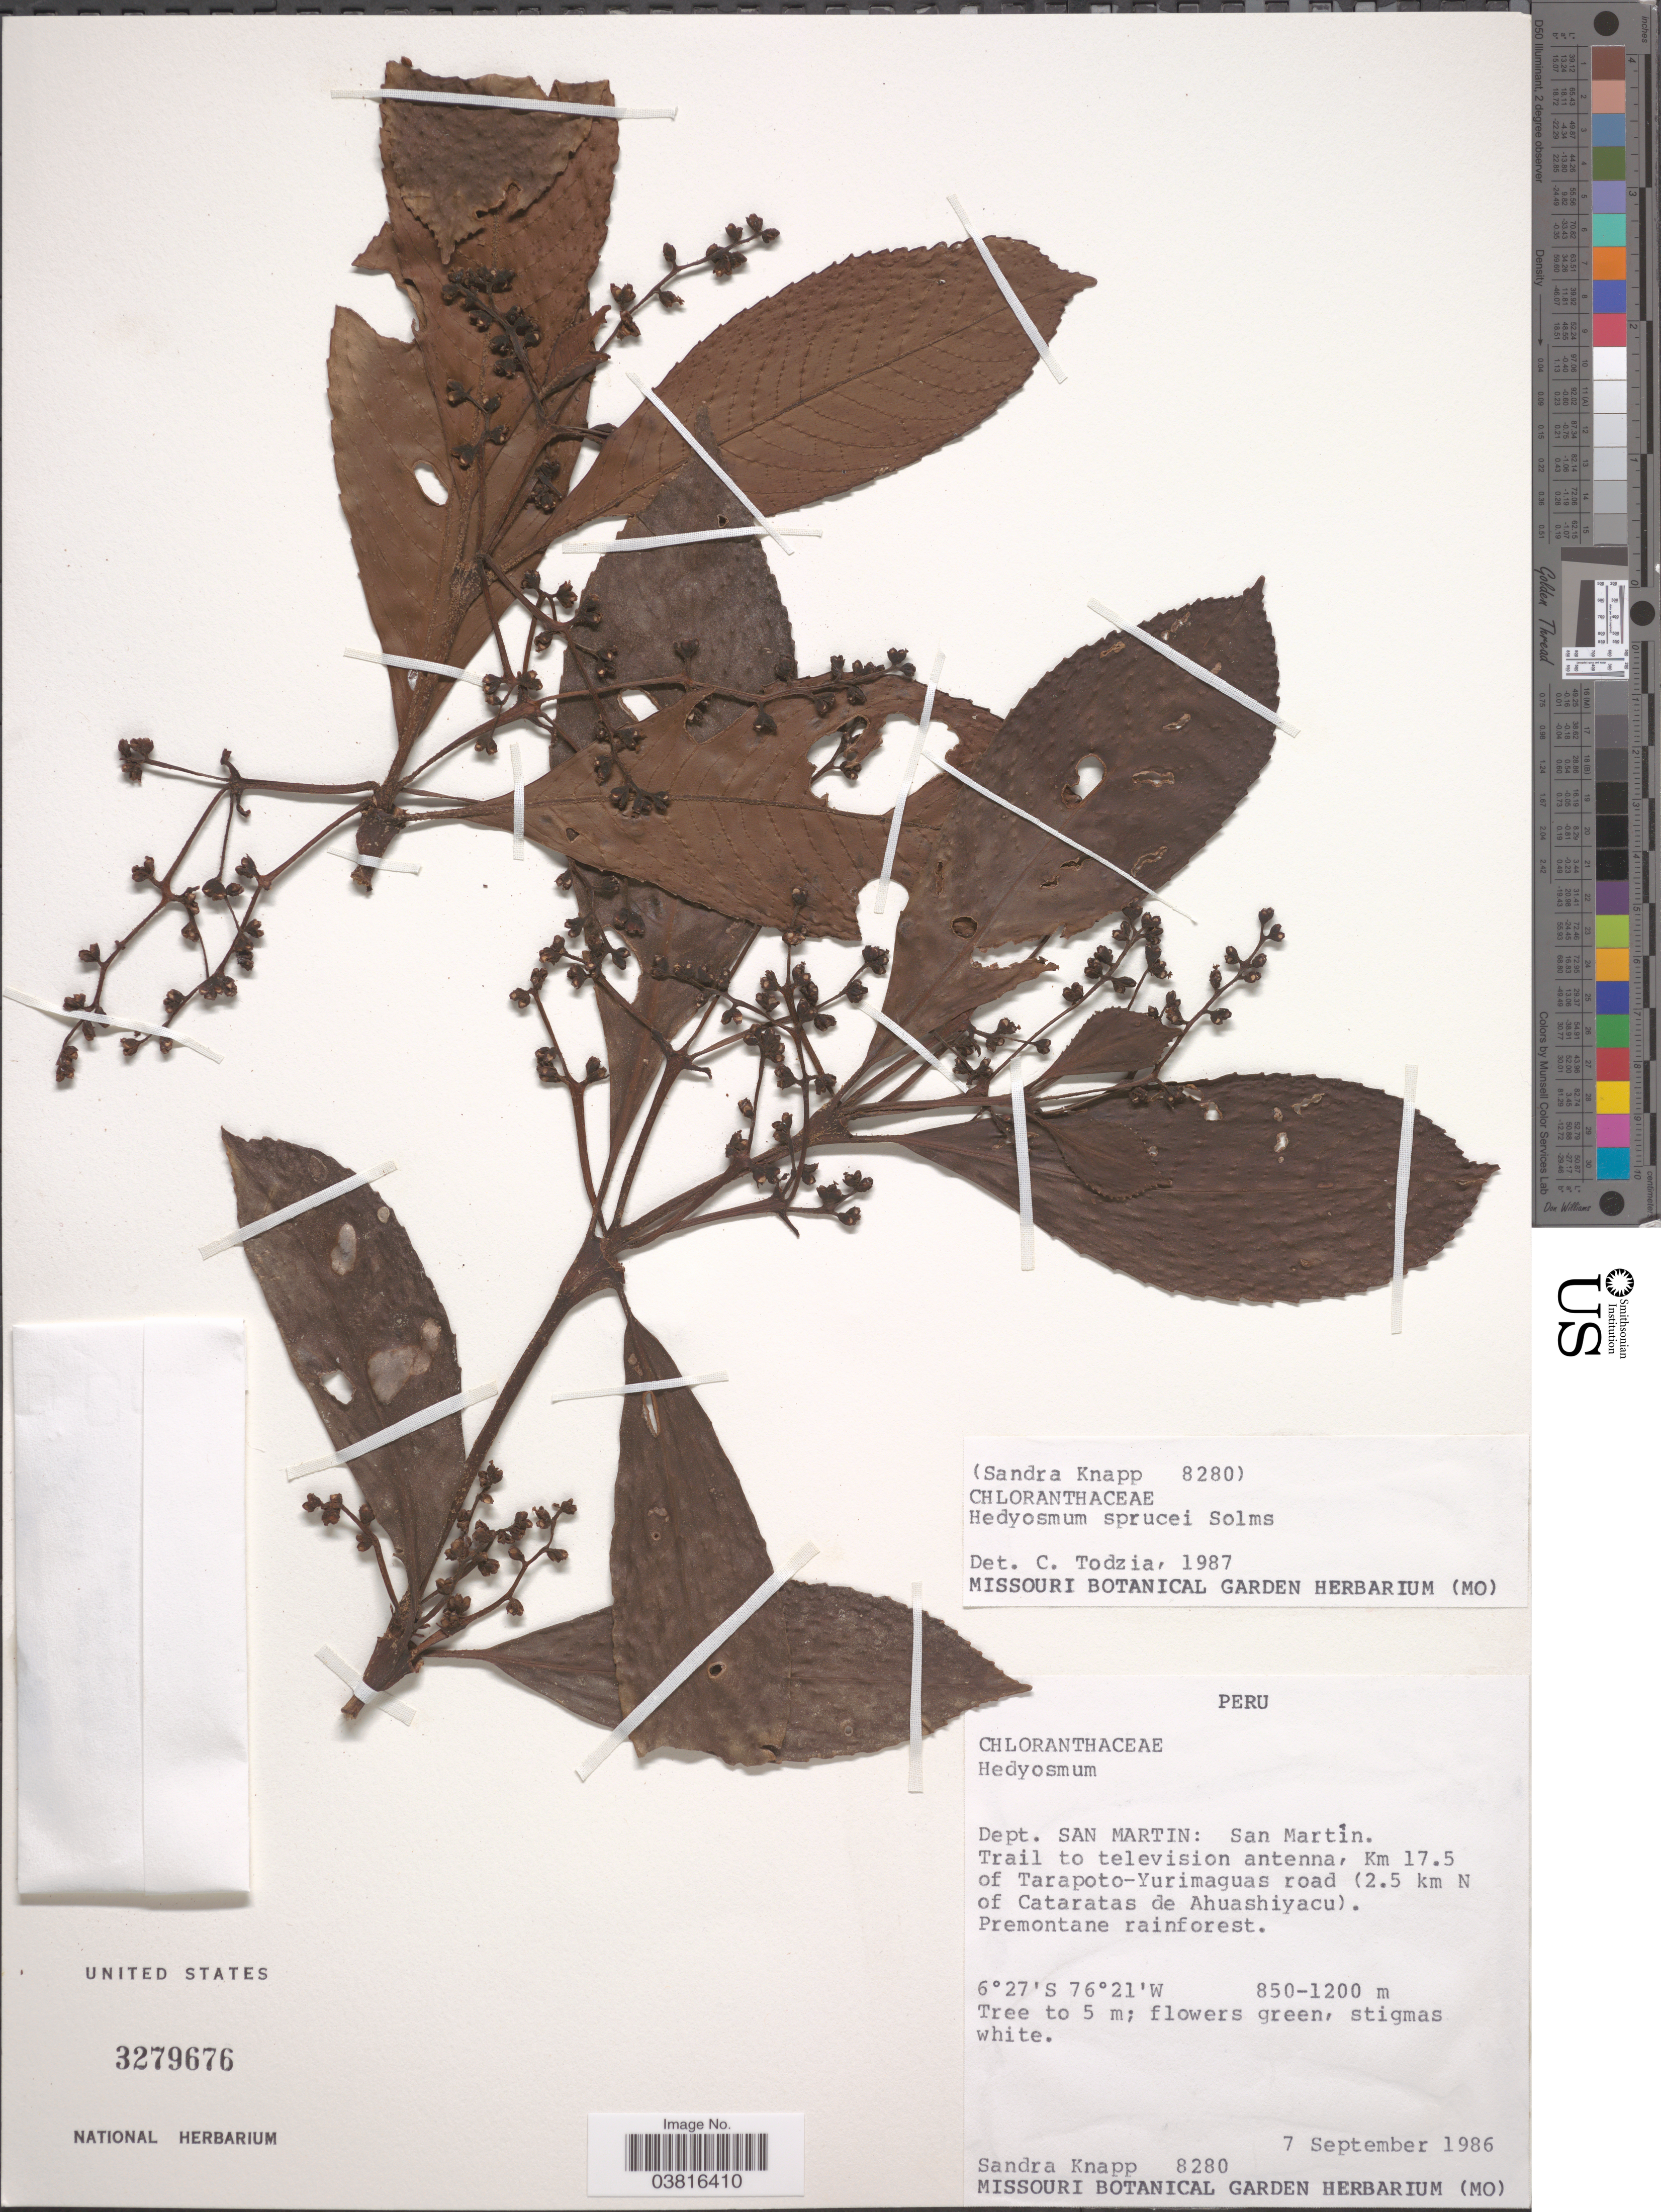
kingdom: Plantae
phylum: Tracheophyta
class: Magnoliopsida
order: Chloranthales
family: Chloranthaceae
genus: Hedyosmum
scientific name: Hedyosmum sprucei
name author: Solms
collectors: S. Knapp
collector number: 8280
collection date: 1986-09-07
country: Peru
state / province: San Martín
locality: Dept. San Martin: San Martín. Trail to television antenna, Km 17.5 of Tarapoto - Yurimaguas road (2.5 km N of Cataratas de Ahuashiyacu).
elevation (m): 850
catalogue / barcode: US 3279676